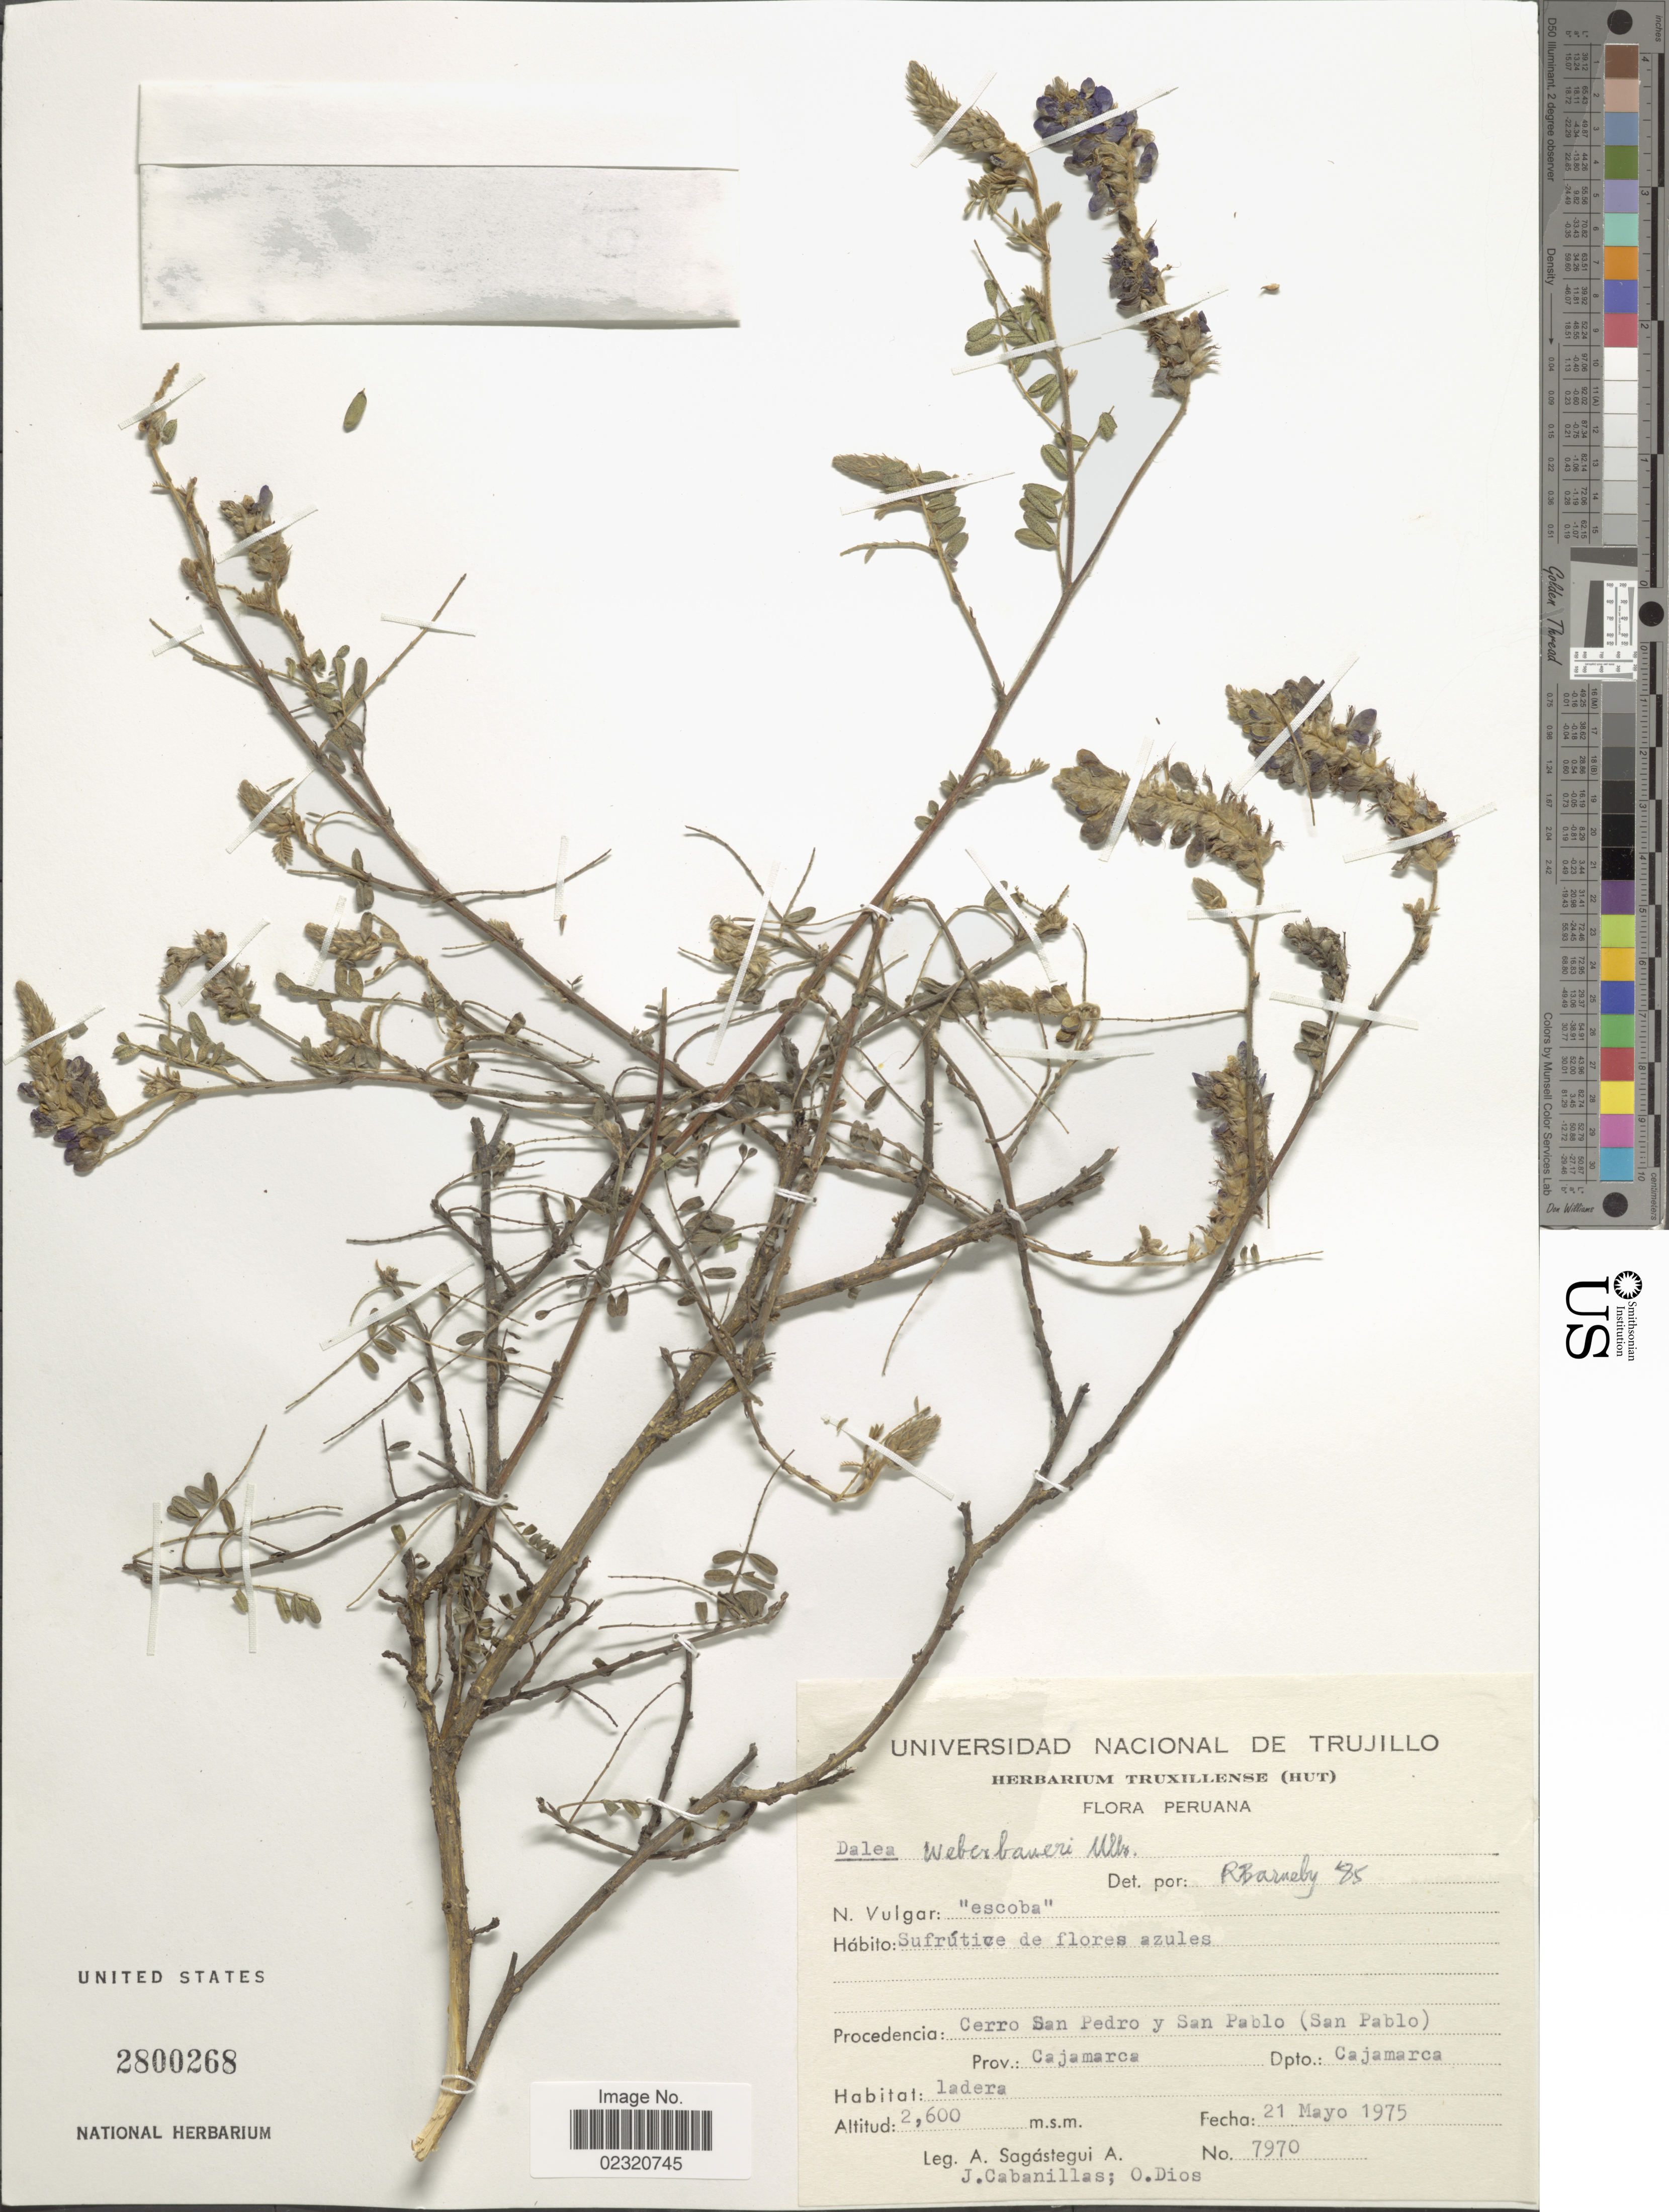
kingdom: Plantae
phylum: Tracheophyta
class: Magnoliopsida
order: Fabales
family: Fabaceae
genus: Dalea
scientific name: Dalea weberbaueri var. weberbaueri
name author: Ulbr.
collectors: A. Sagástegui A., J. Cabanillas & O. Dios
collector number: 7970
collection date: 1975-05-21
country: Peru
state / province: Cajamarca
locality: Cerro San Pedro y San Pablo (San Pablo) Prov. Cajamarca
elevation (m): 2600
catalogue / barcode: US 2800268